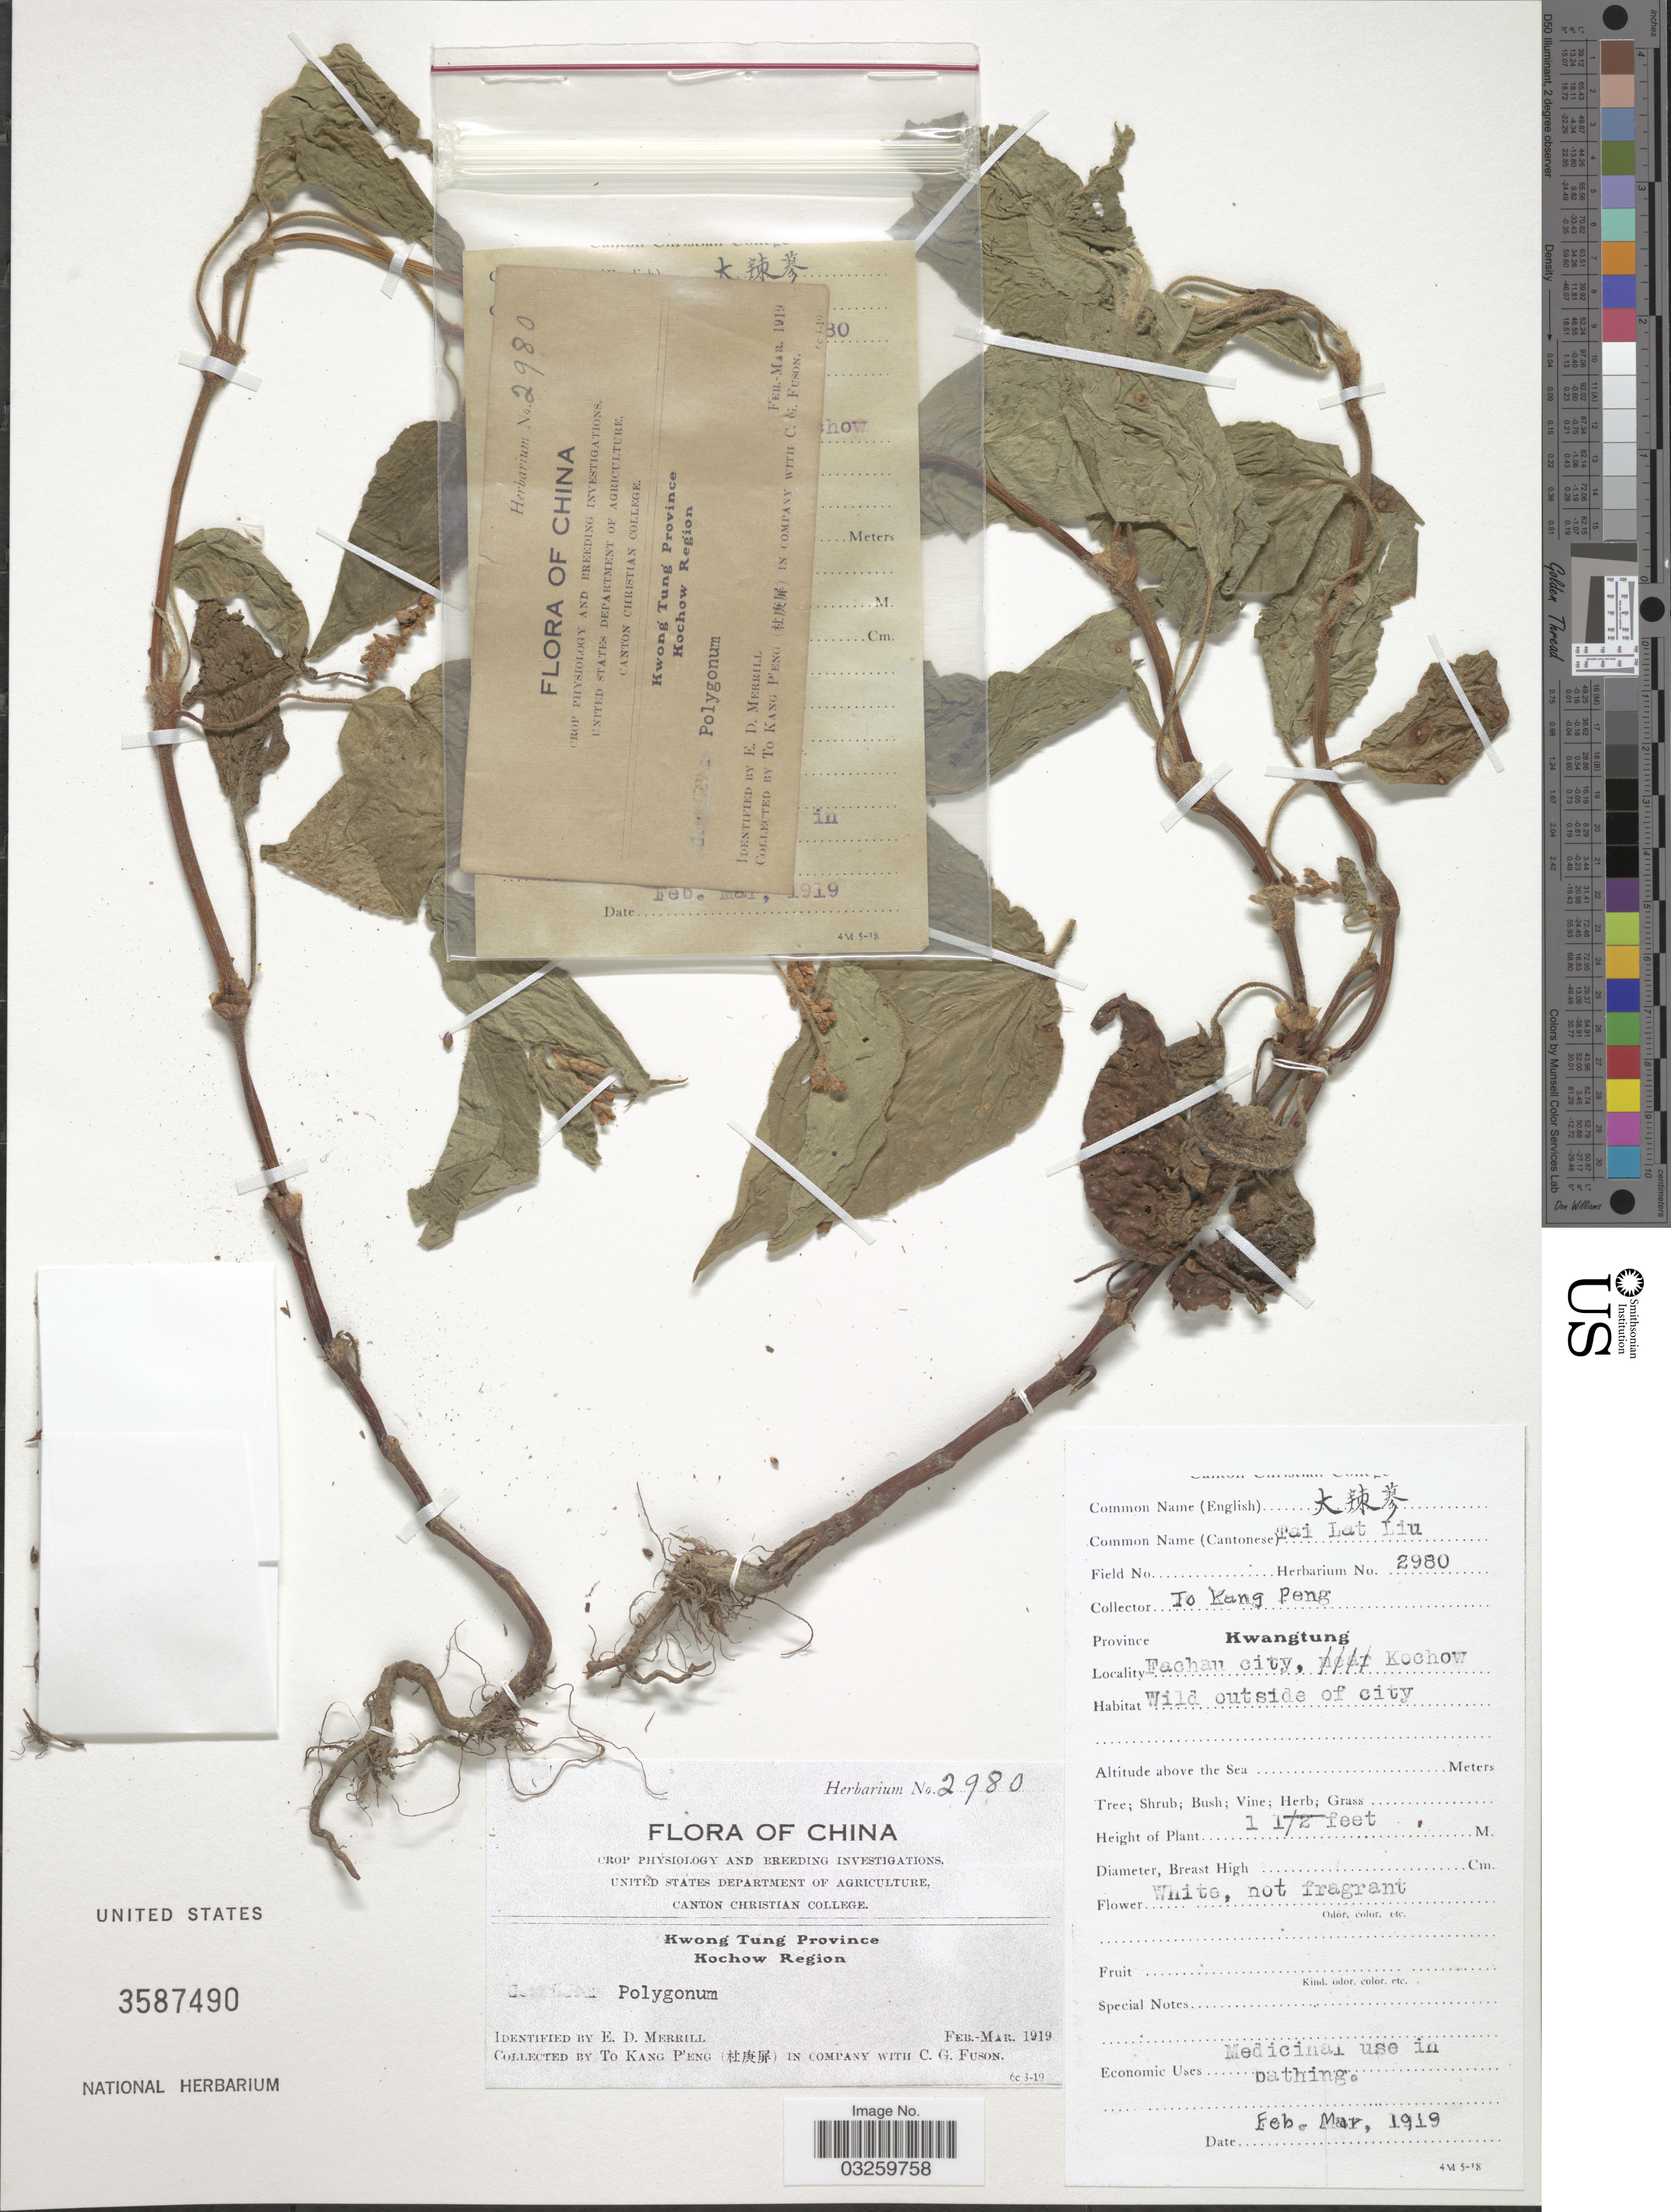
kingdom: Plantae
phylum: Tracheophyta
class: Magnoliopsida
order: Caryophyllales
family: Polygonaceae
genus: Polygonum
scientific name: Polygonum sp.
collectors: T. K. Peng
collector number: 2980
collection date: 1919-02/1919-03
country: China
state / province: Guangdong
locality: Province Kwangtung. Fachau city, Kochow.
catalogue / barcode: US 3587490